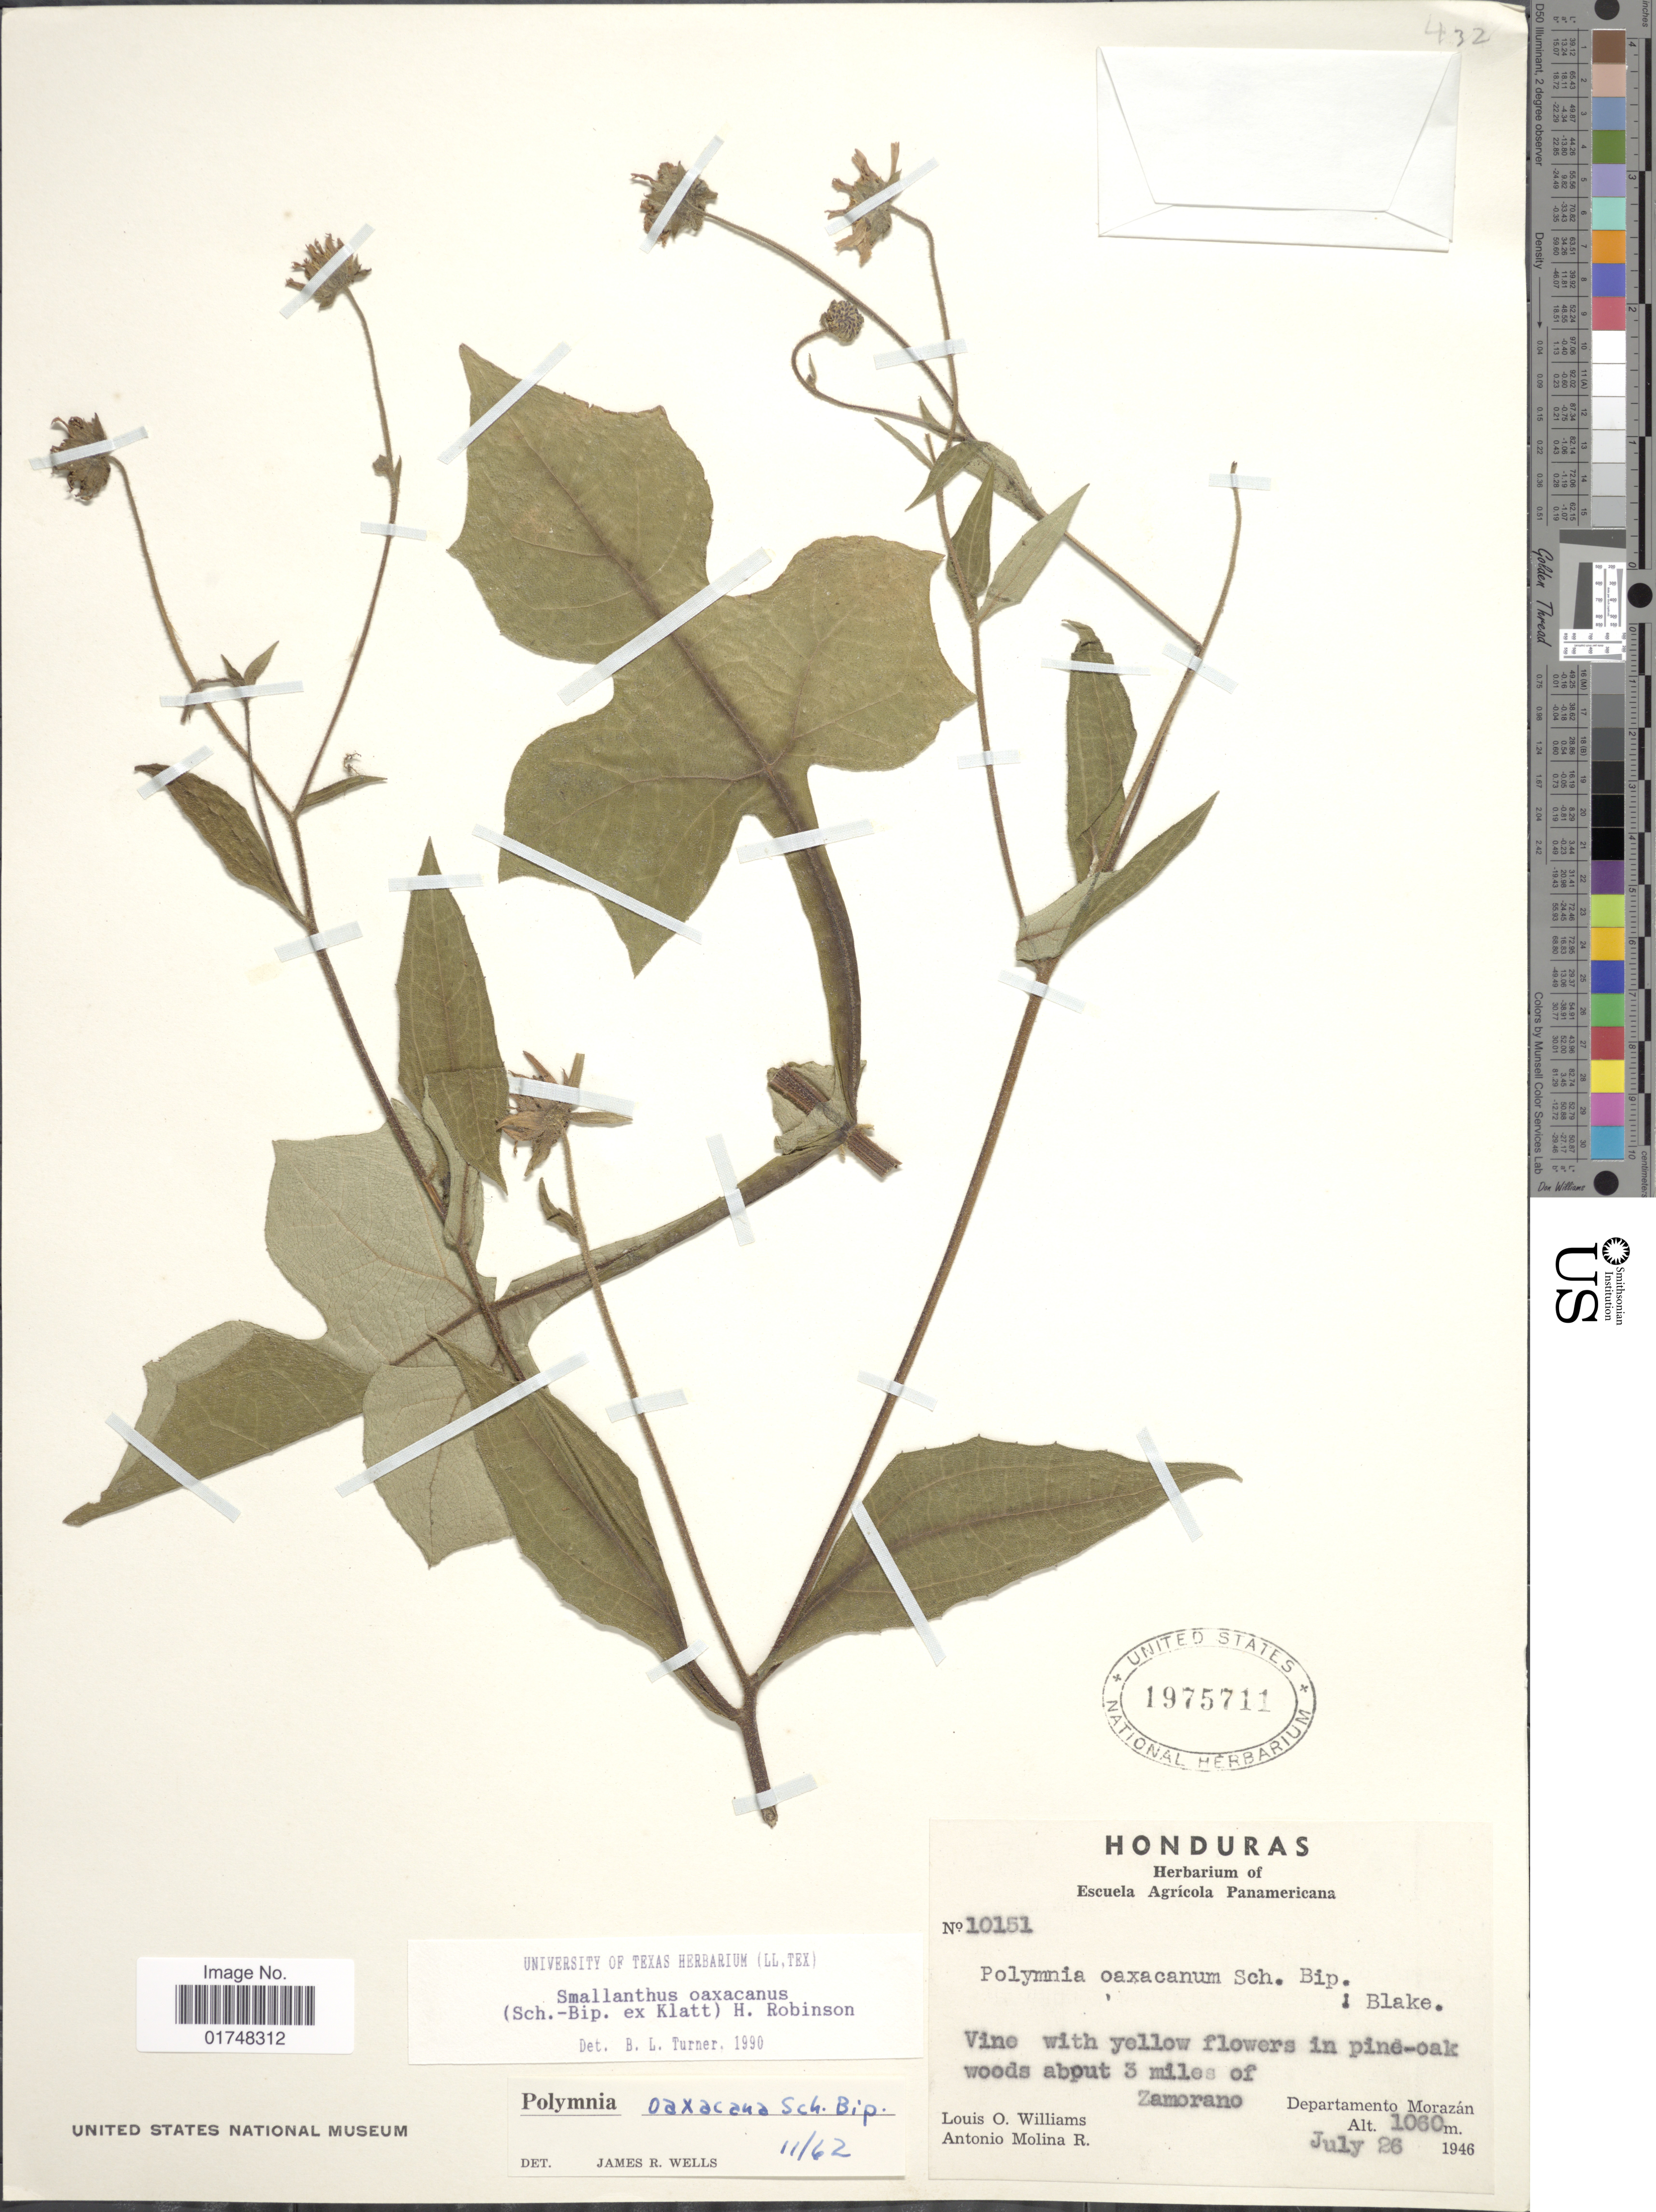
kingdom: Plantae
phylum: Tracheophyta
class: Magnoliopsida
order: Asterales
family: Asteraceae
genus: Smallanthus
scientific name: Smallanthus oaxacanus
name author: (Sch. Bip. ex Klatt) H. Rob.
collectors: L. O. Williams & A. Molina R.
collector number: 10151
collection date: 1946-07-26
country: Honduras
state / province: Fco. Morazán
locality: About 3 miles of Zamorano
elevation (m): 1060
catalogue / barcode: US 1975711